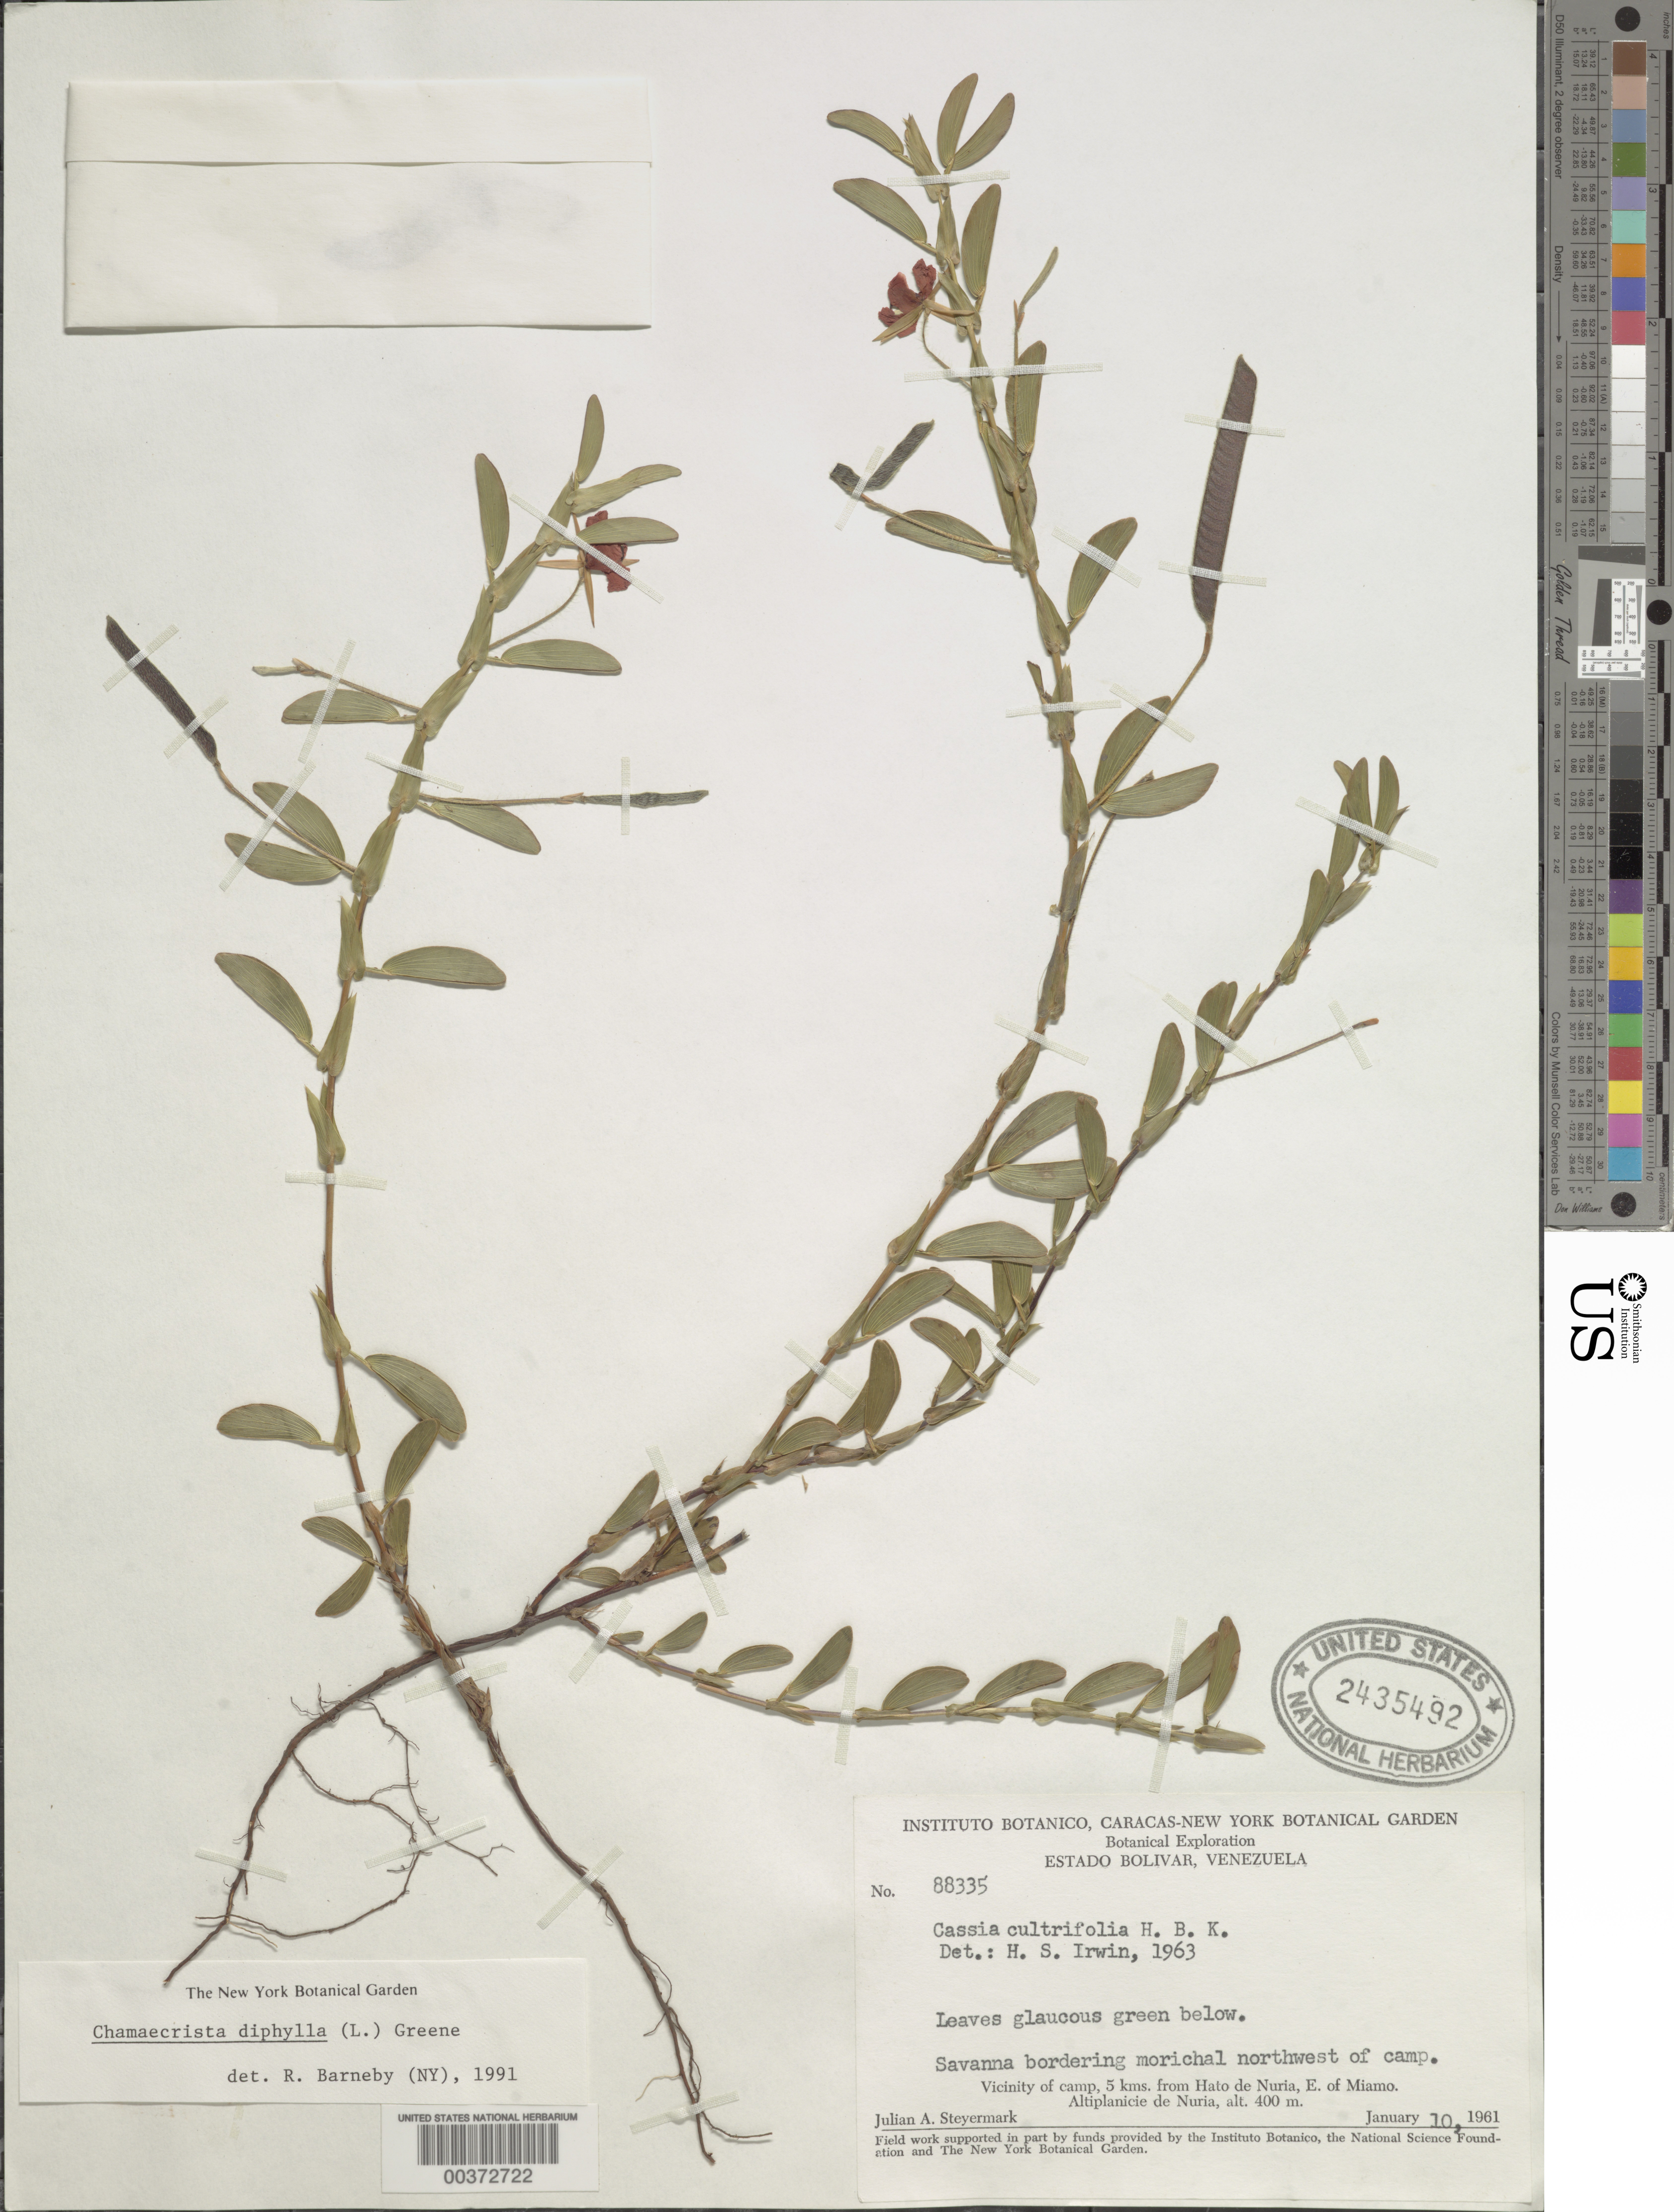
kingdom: Plantae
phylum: Tracheophyta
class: Magnoliopsida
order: Fabales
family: Fabaceae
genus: Chamaecrista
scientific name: Chamaecrista diphylla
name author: (L.) Greene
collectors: J. Steyermark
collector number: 88335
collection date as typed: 10 Jan 1961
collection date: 1961-01-10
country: Venezuela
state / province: Bolivar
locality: Bordering moricahl nw of camp; vicinity of camp 5 km from hato de nuria e of miamo; altiplanicie de nuria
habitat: Savanna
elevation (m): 400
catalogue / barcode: US 2435492